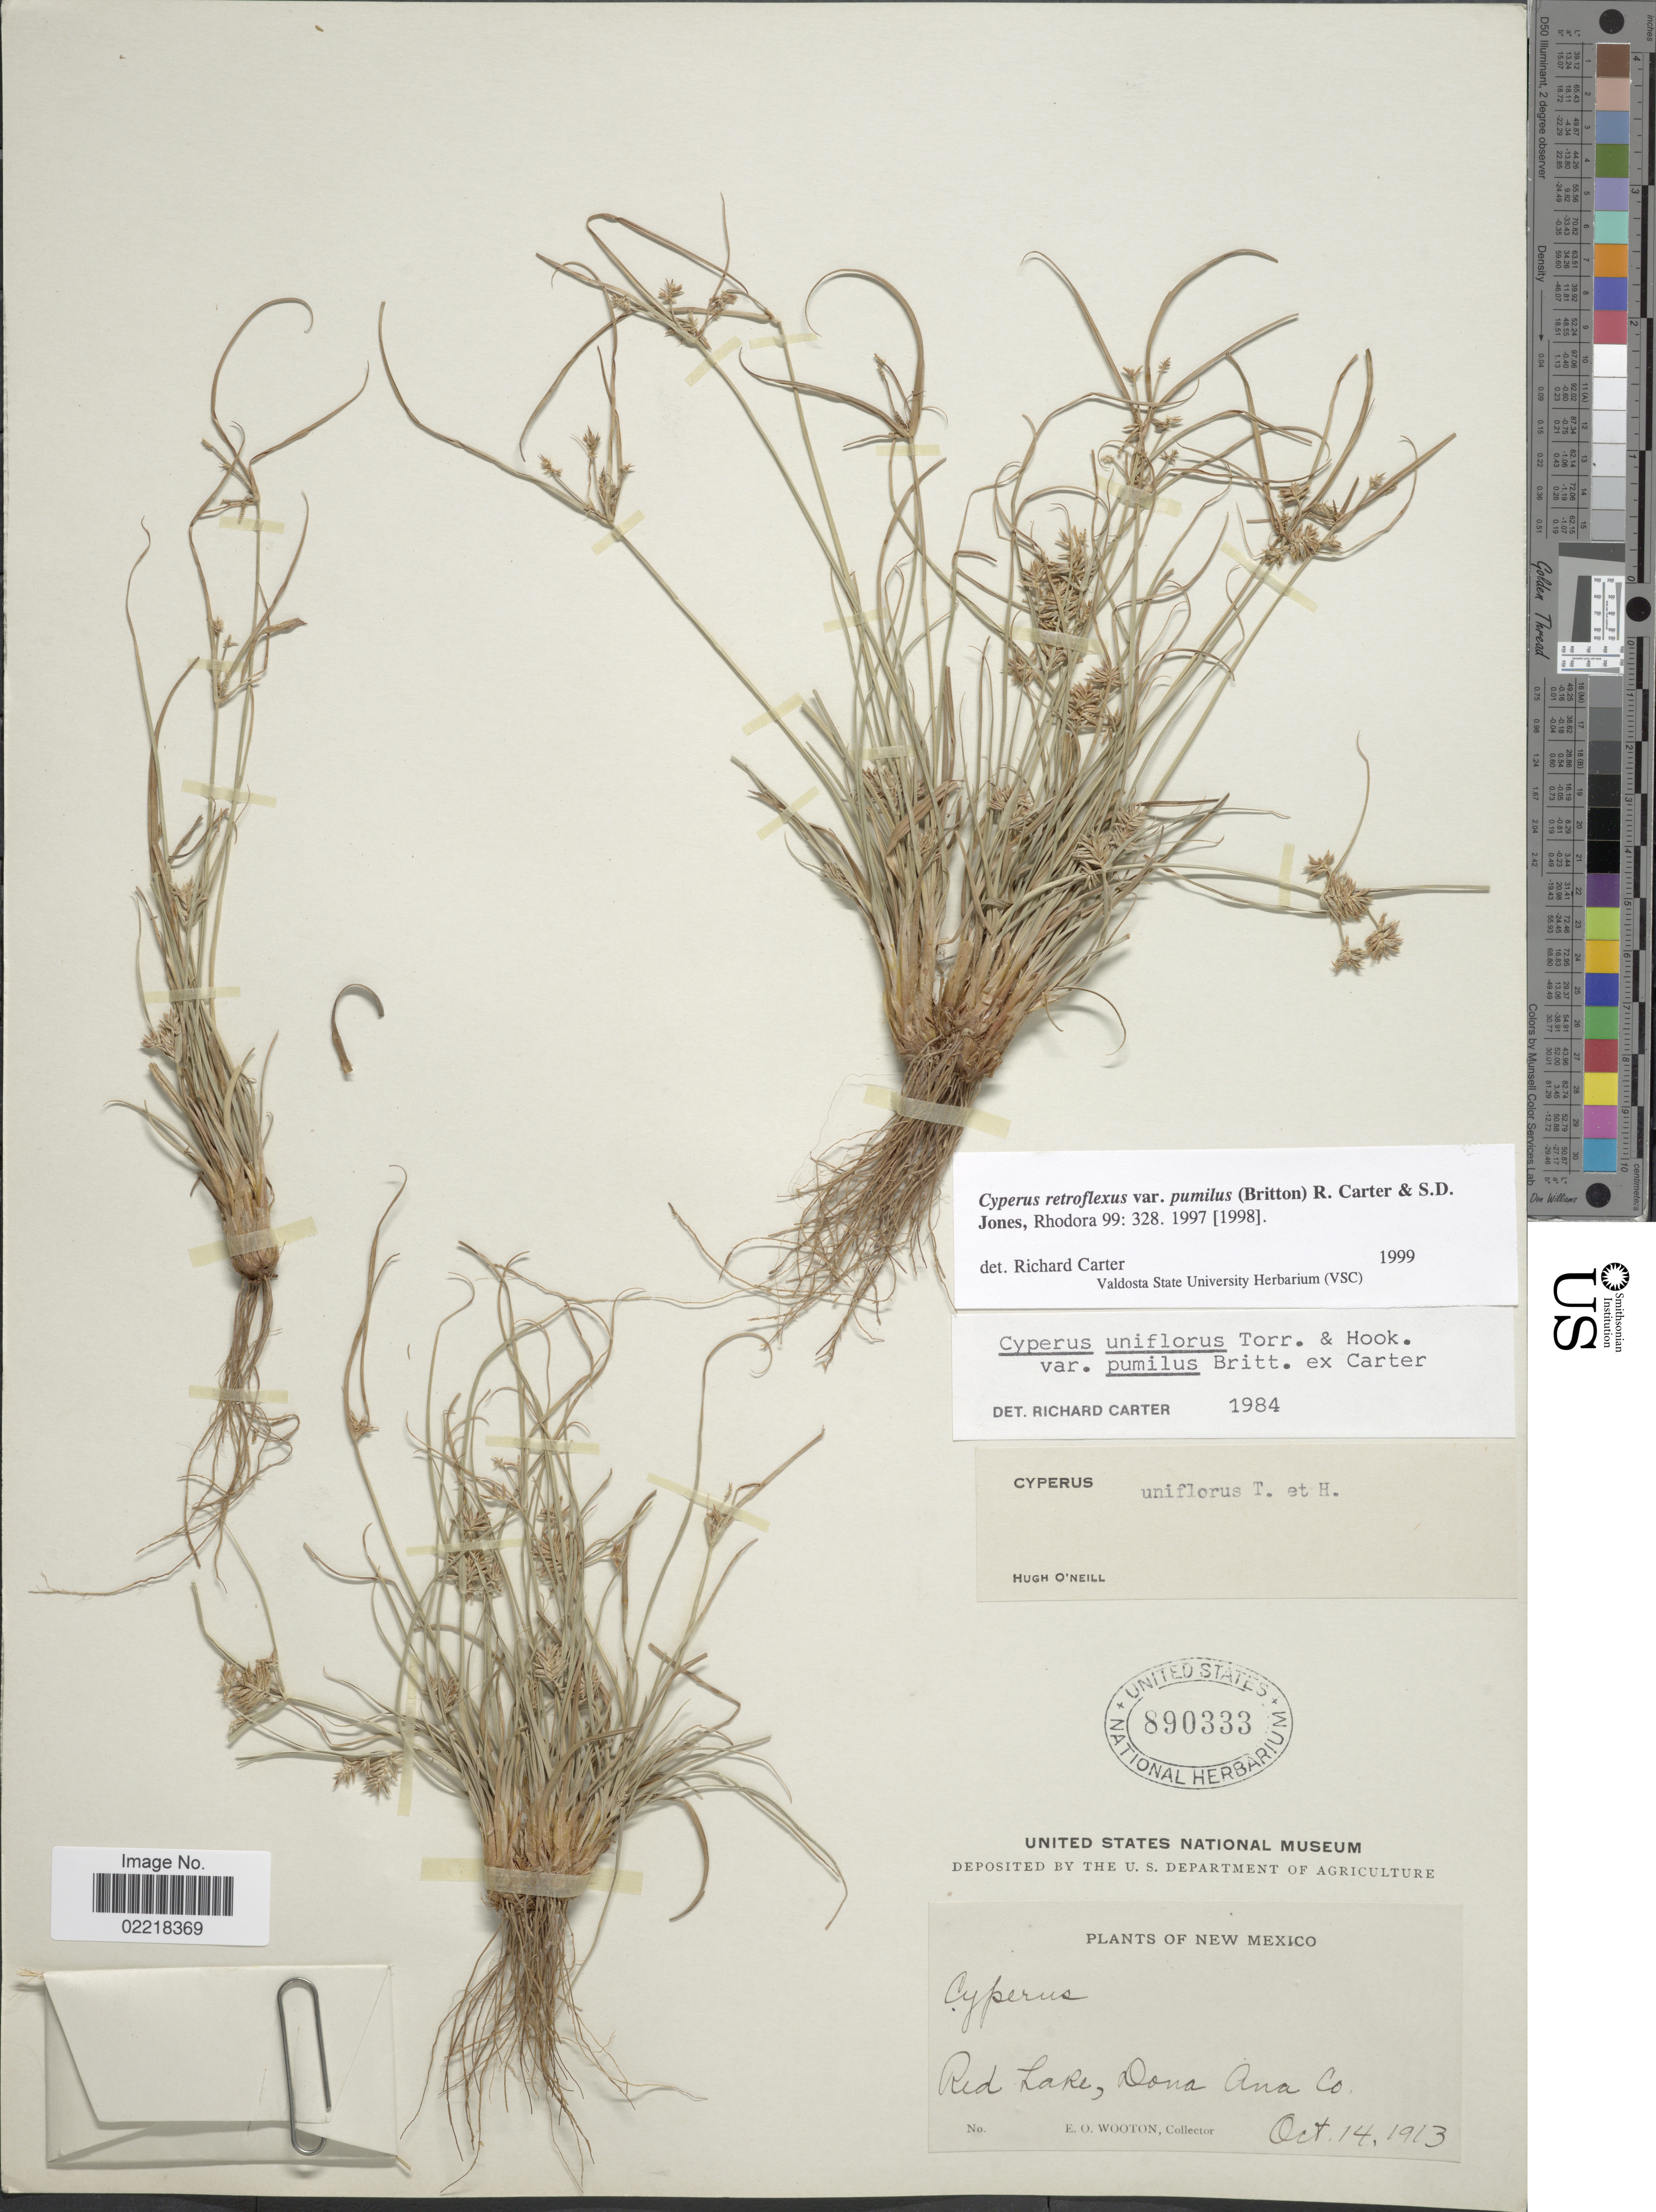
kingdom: Plantae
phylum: Tracheophyta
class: Liliopsida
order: Poales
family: Cyperaceae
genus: Cyperus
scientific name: Cyperus retroflexus var. pumilus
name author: (Britton) R. Carter & S.D. Jones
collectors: E. O. Wooton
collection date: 1913-10-14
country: United States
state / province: New Mexico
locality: Red Lake, Dona Ana Co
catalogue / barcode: US 890333